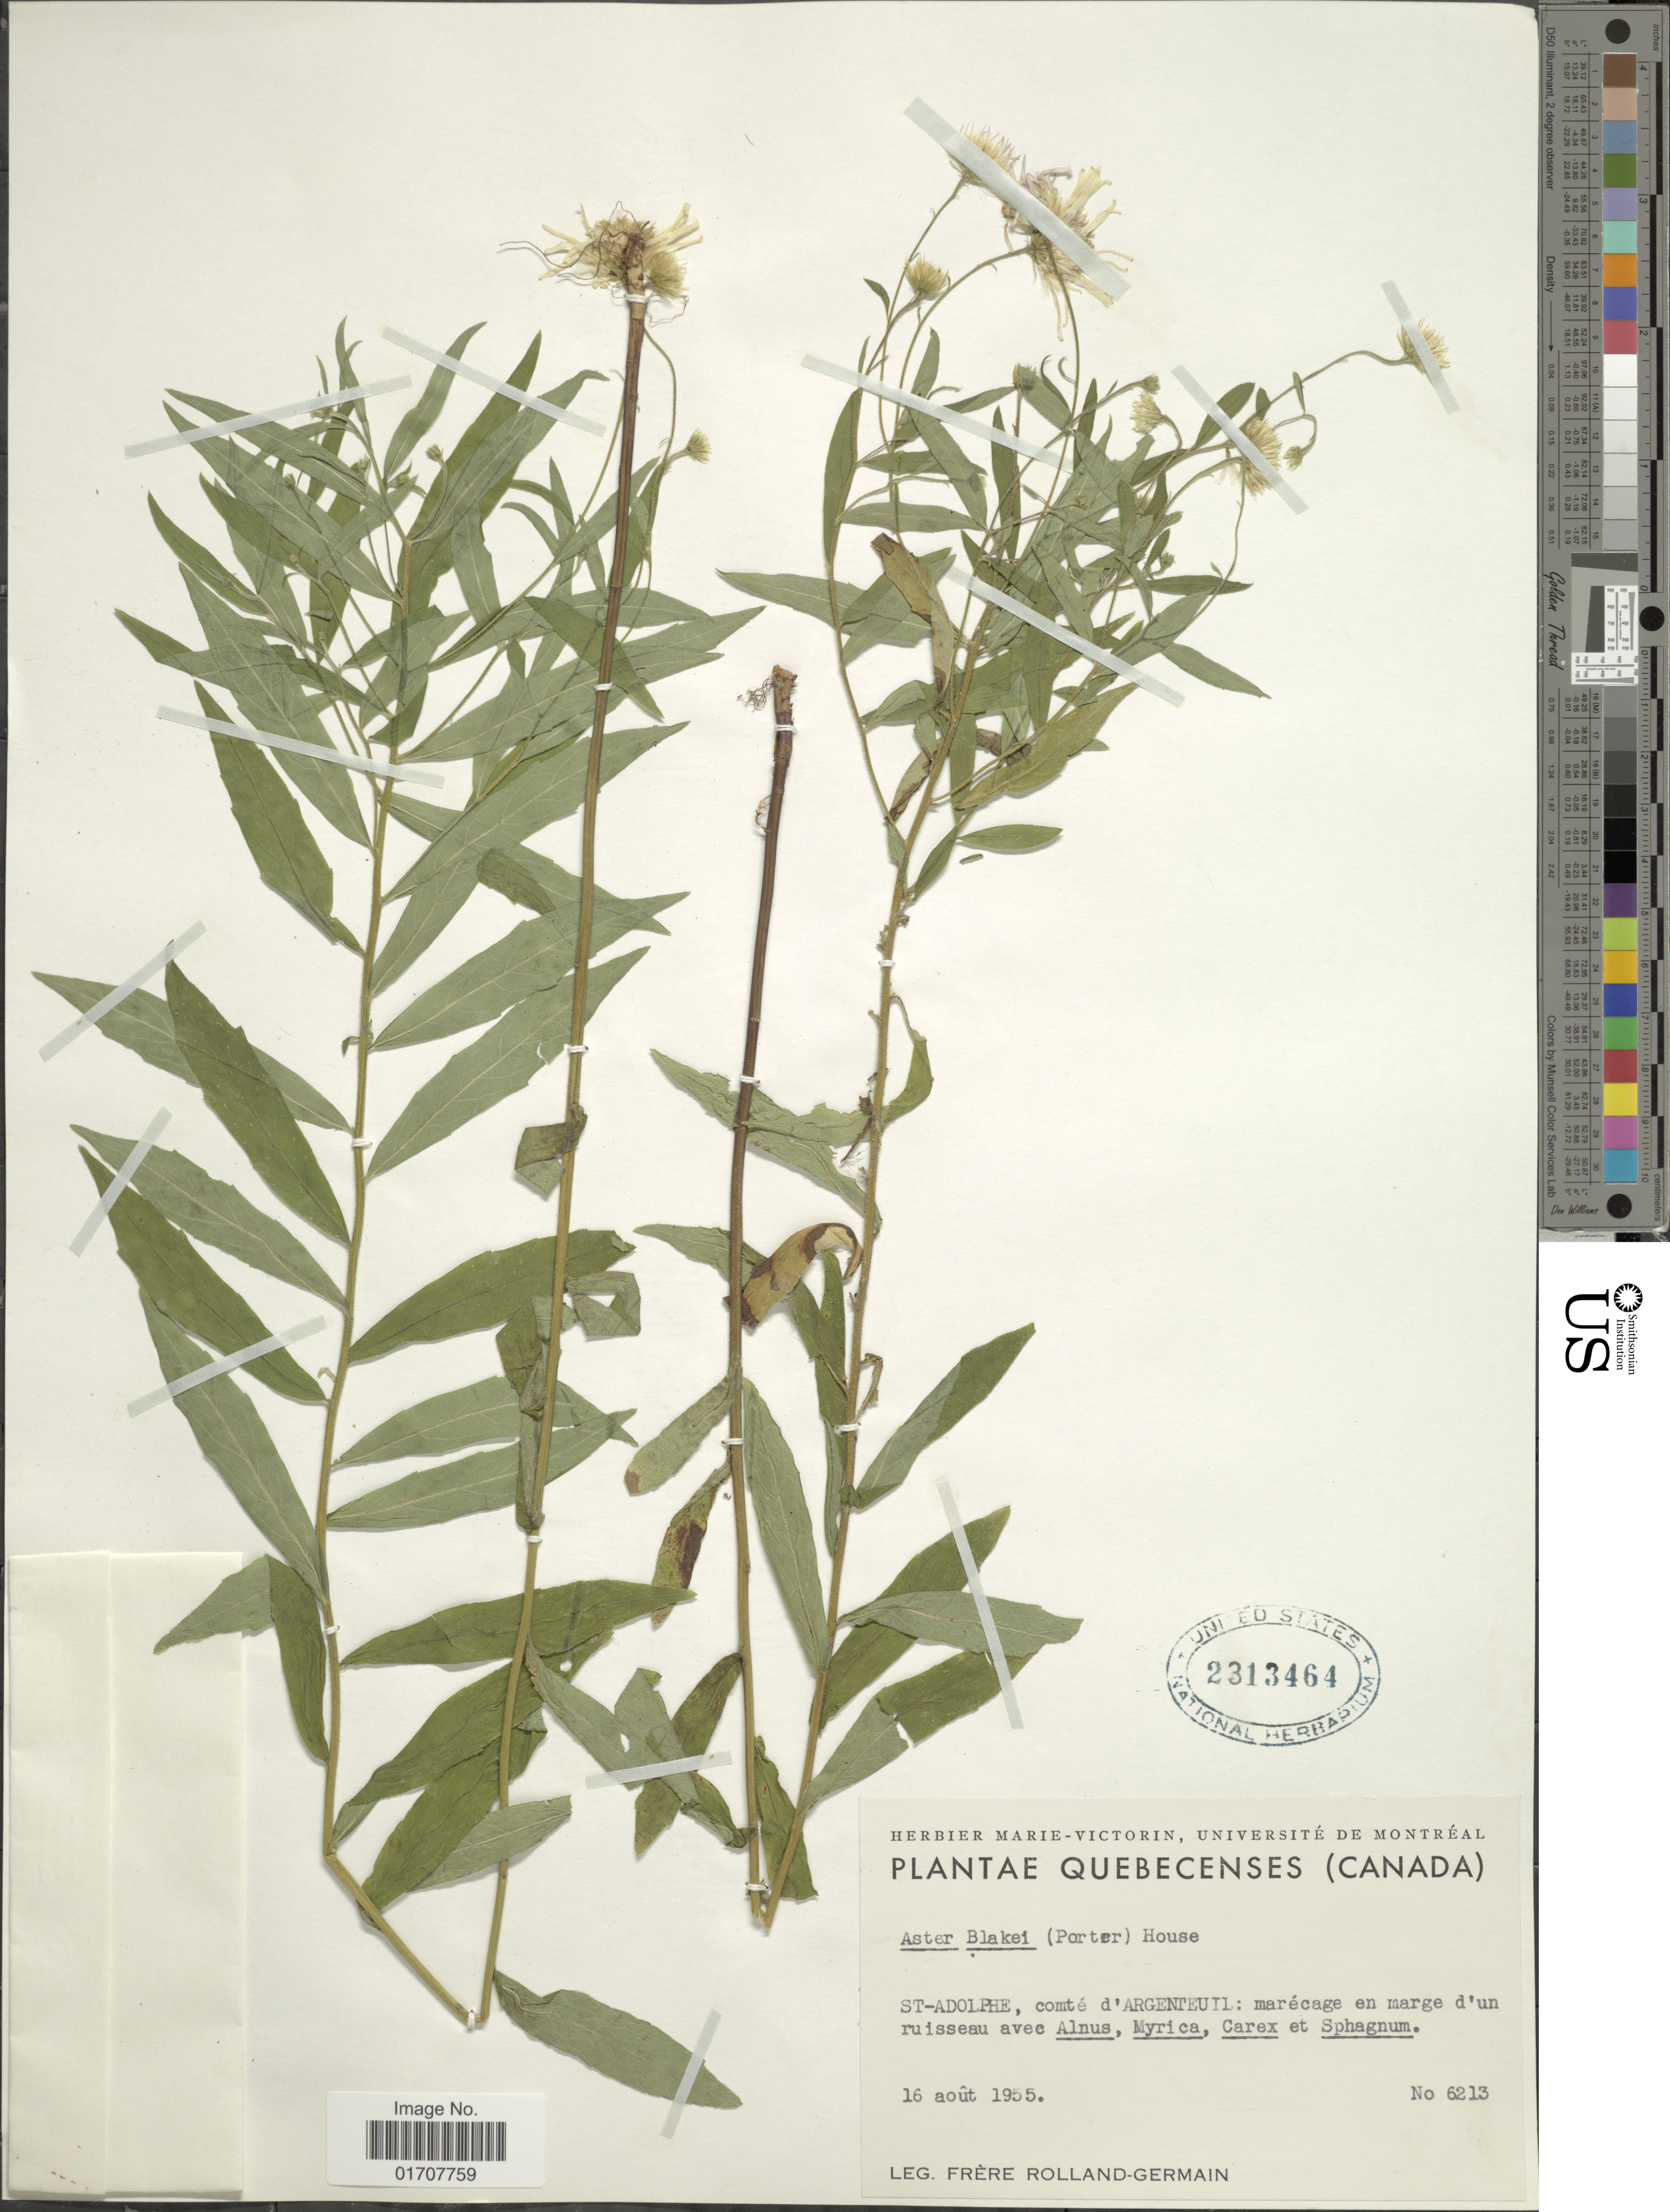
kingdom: Plantae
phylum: Tracheophyta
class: Magnoliopsida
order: Asterales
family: Asteraceae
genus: Oclemena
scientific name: Oclemena x blakei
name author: (Porter) G.L. Nesom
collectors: Rolland-Germain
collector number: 6213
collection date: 1955-08-16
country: Canada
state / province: Quebec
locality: St-Adolphe, comte d'Argenteuil: marecage en marge d'un ruisseau avec Alnus, Myrica, Carex et Sphagnum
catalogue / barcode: US 2313464